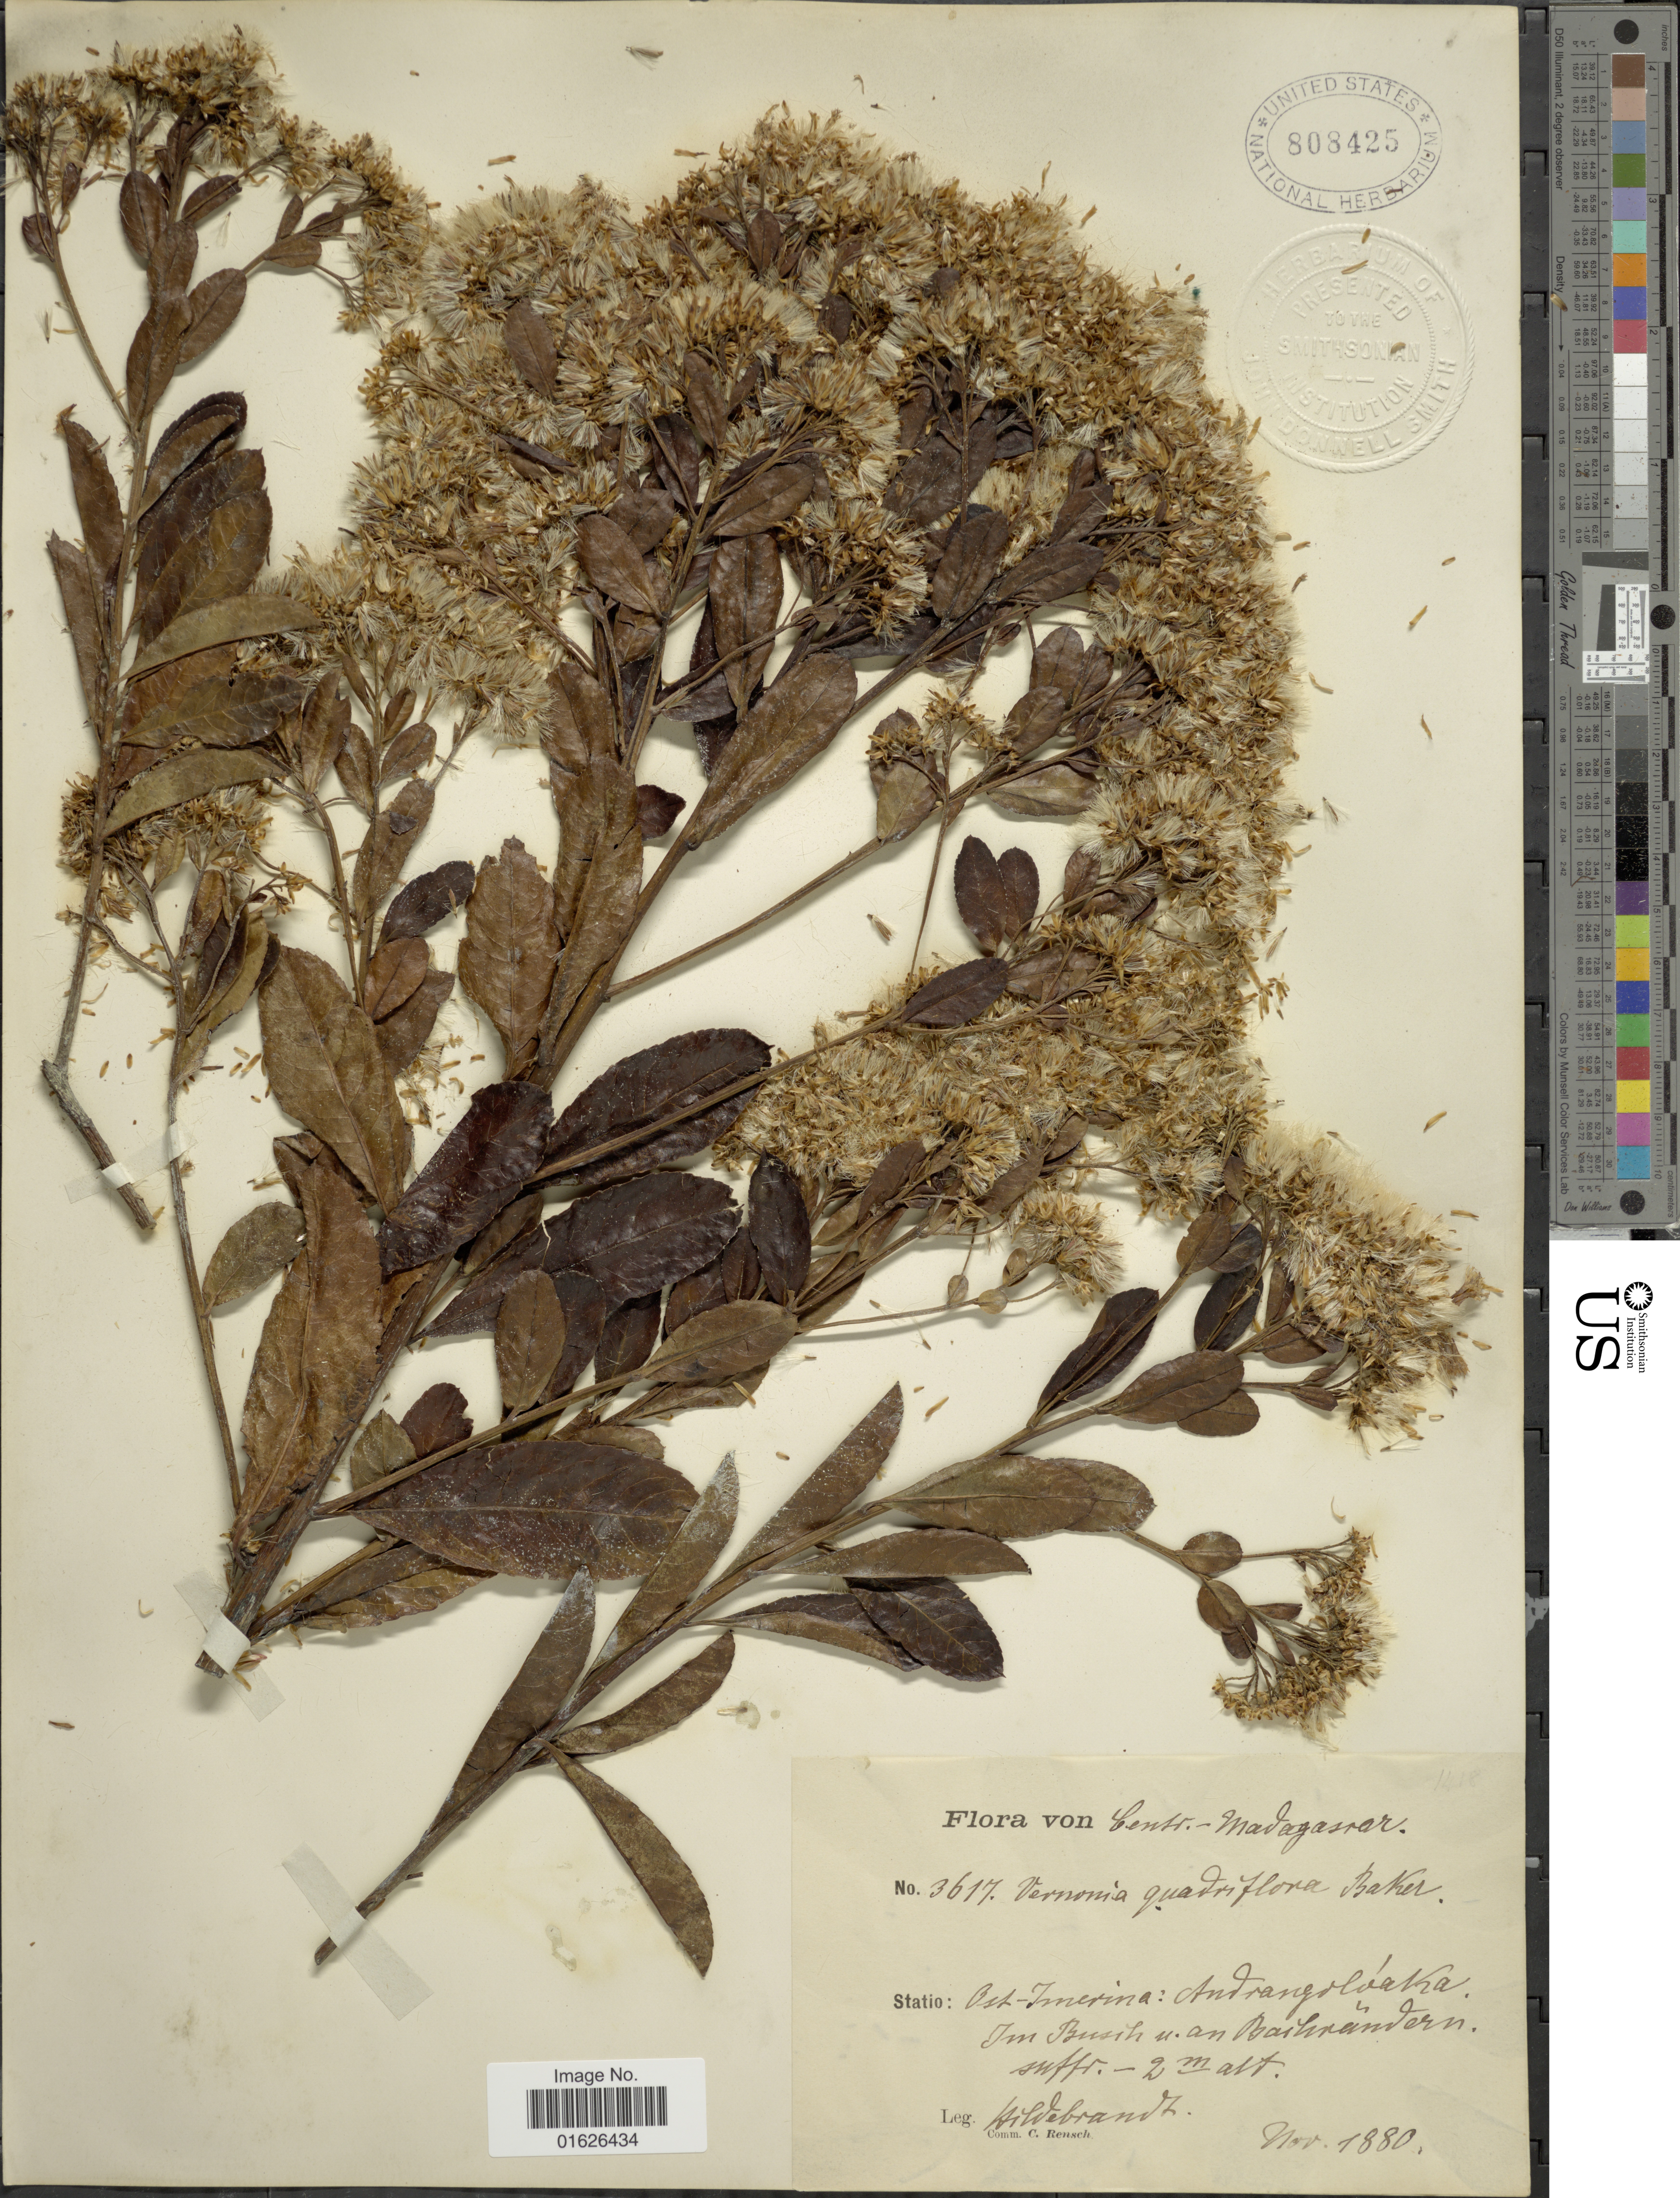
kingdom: Plantae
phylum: Tracheophyta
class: Magnoliopsida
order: Asterales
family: Asteraceae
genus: Gymnanthemum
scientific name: Gymnanthemum secundifolium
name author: (Bojer ex DC.) H. Rob.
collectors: J. Hildebrandt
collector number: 3617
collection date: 1880-11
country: Madagascar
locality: Centr - Madagascar, Ost - Imerina, Andrangoloaka.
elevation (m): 2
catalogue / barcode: US 808425